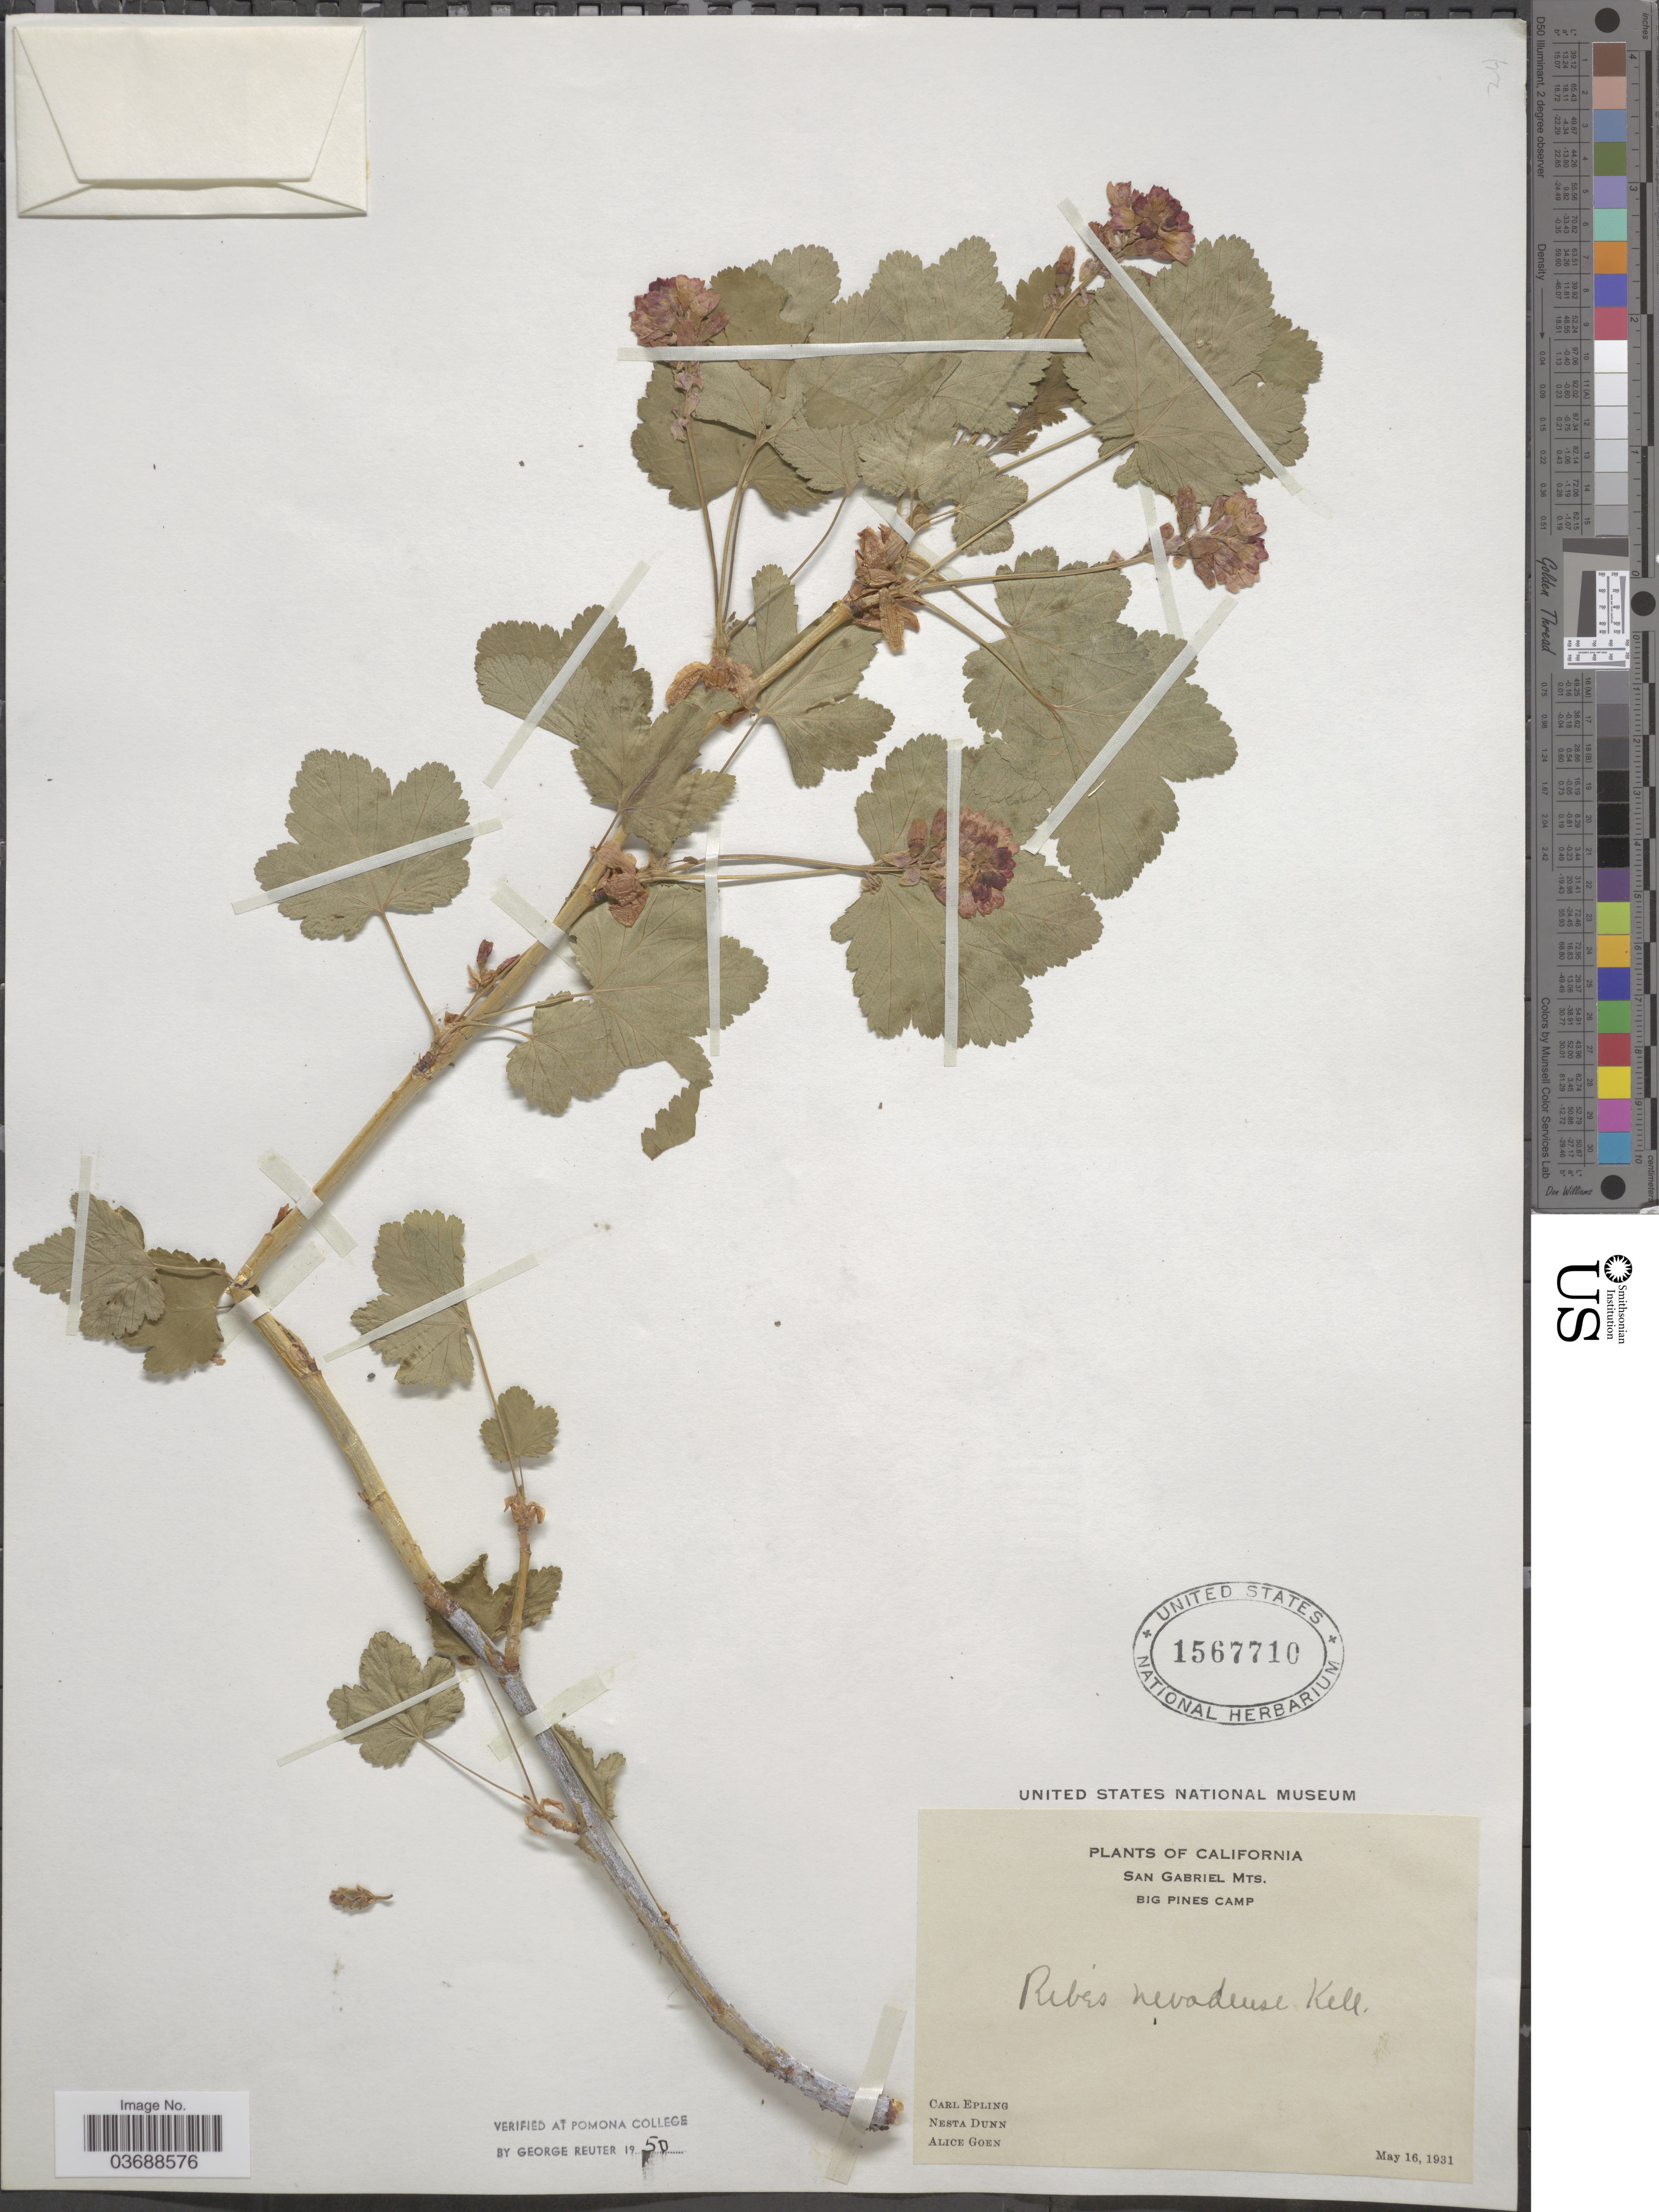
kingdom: Plantae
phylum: Tracheophyta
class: Magnoliopsida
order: Saxifragales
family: Grossulariaceae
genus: Ribes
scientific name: Ribes nevadense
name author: Kellogg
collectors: C. C. Epling, N. Dunn & A. Goen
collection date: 1931-05-16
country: United States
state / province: California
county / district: Los Angeles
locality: San Gabriel Mts. Big Pines Camp.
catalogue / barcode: US 1567710